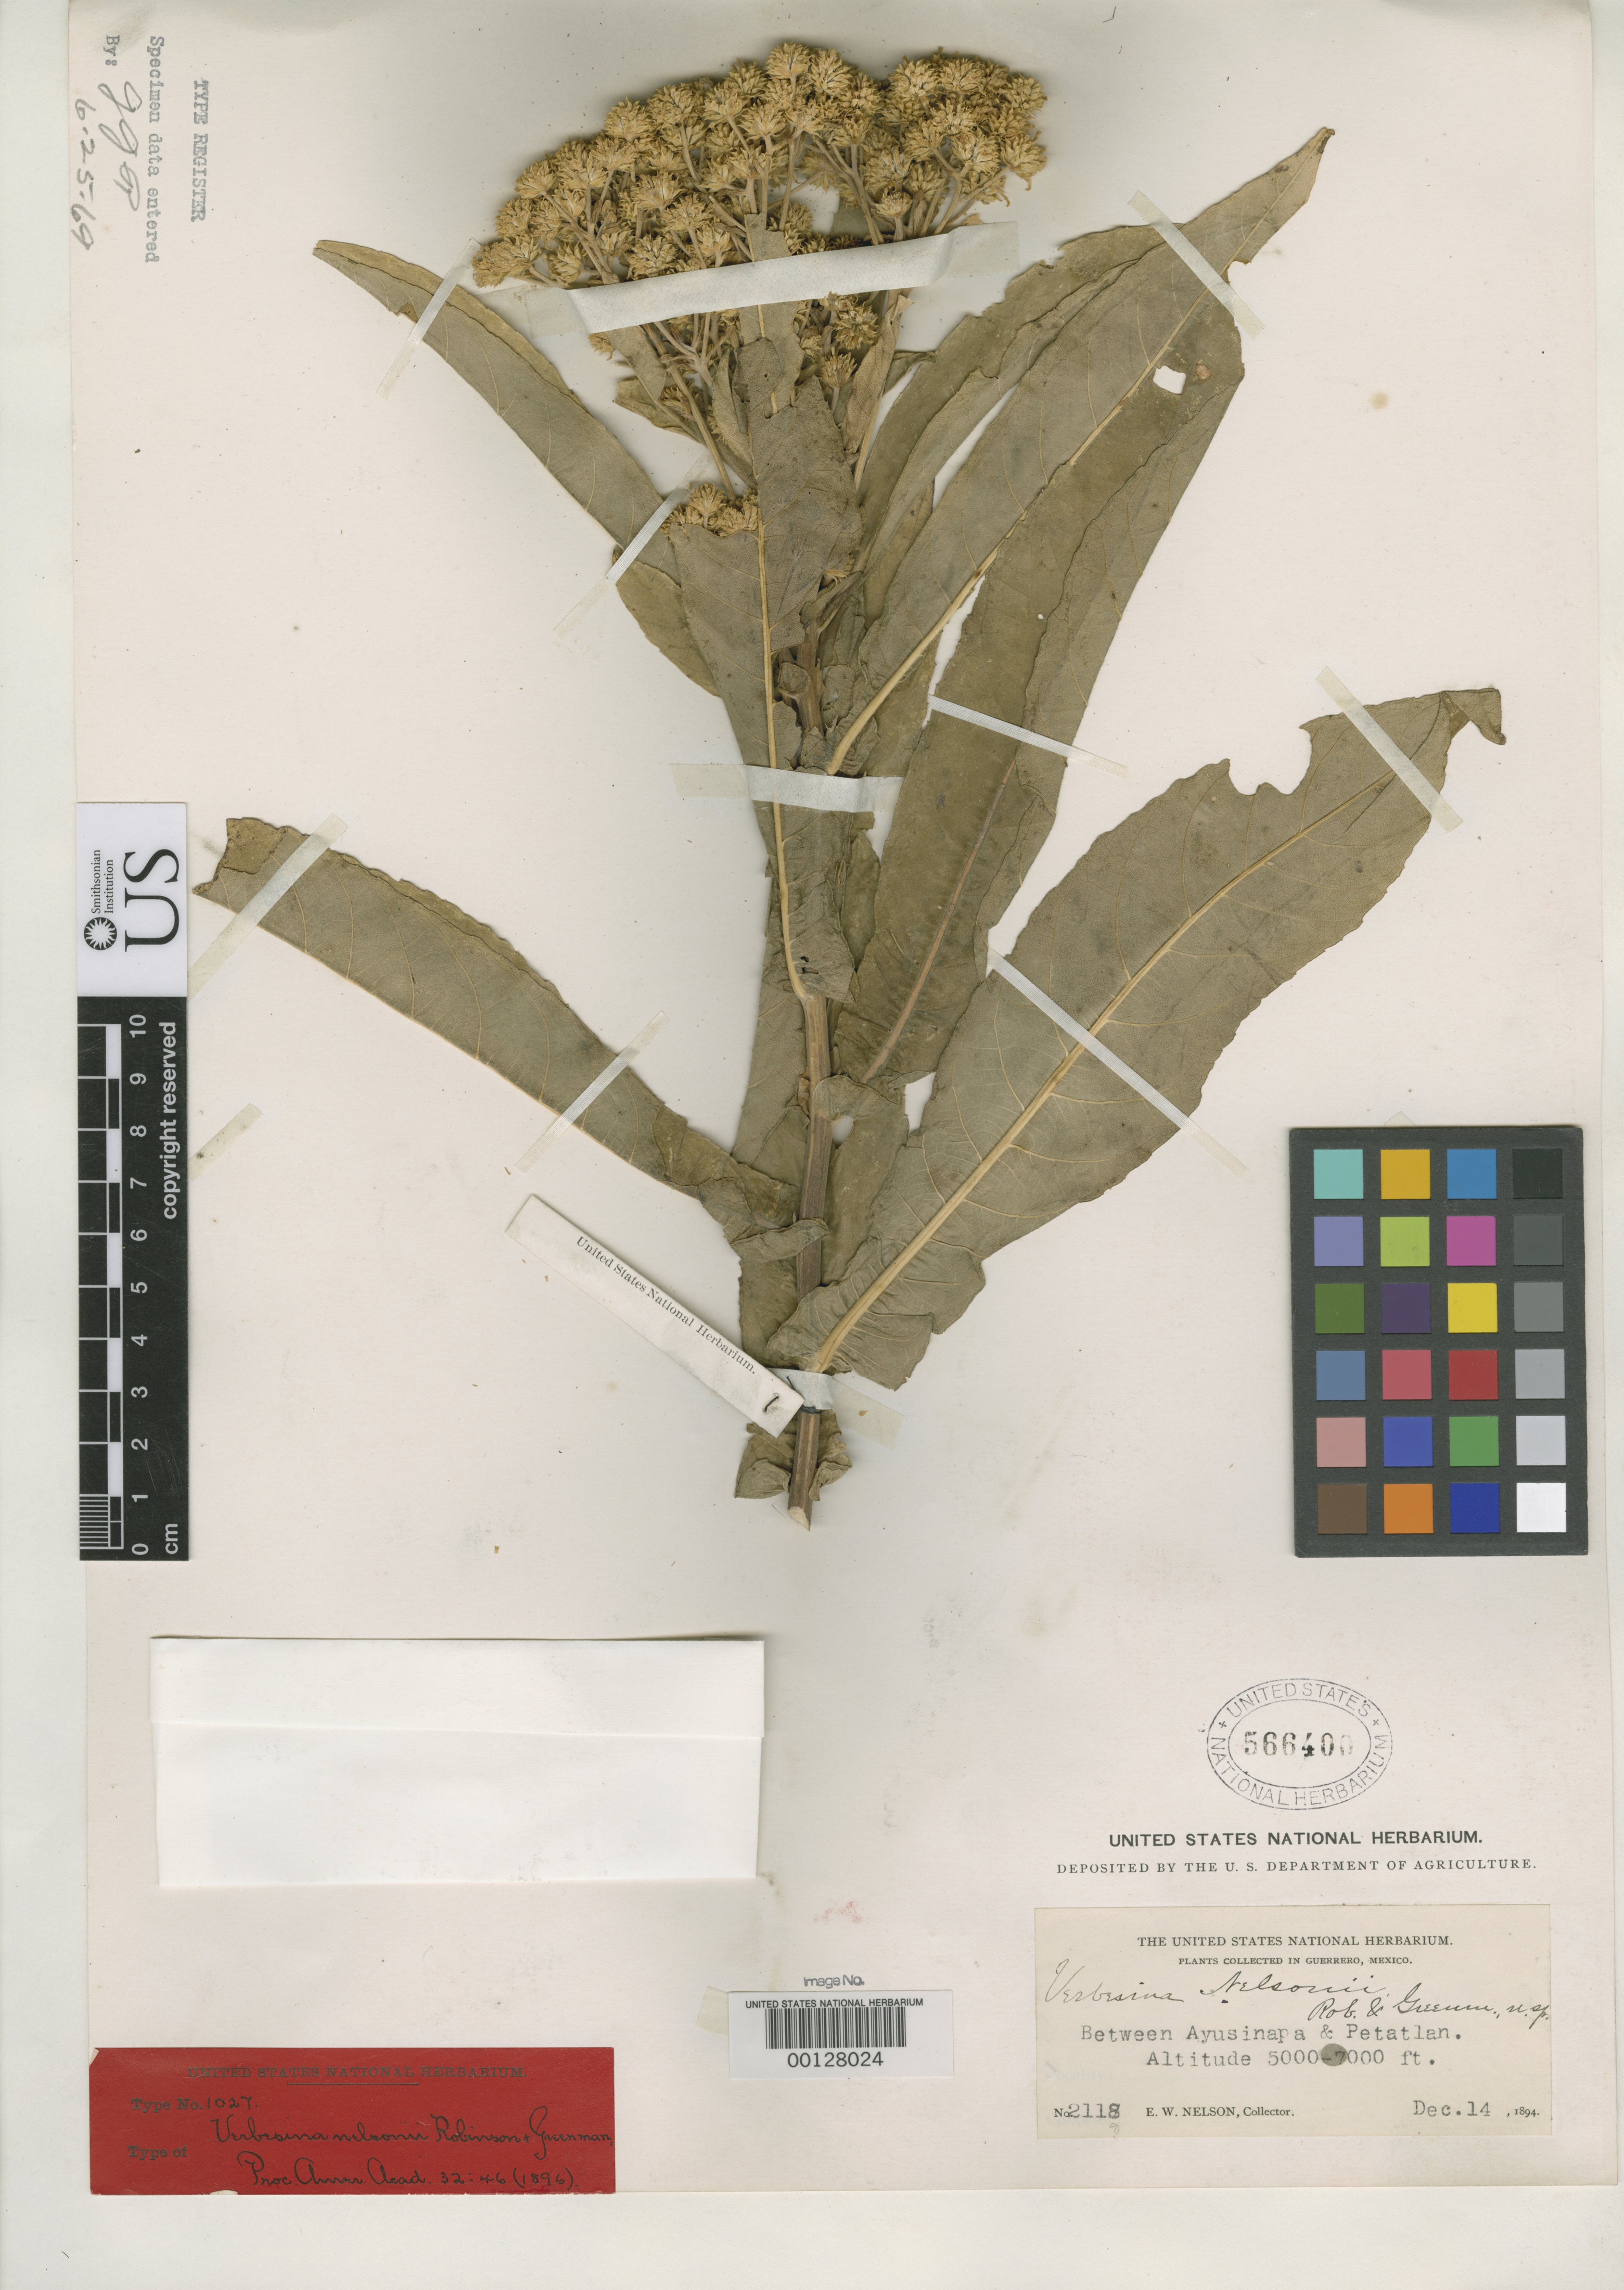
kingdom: Plantae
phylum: Tracheophyta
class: Magnoliopsida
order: Asterales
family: Asteraceae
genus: Verbesina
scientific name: Verbesina nelsonii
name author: B.L. Rob. & Greenm.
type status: Isotype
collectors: E. W. Nelson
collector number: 2118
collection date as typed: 14 Dec 1894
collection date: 1894-12-14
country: Mexico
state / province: Guerrero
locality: Between Ayusinapa and Petatlan.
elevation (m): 5000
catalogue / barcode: US 566400